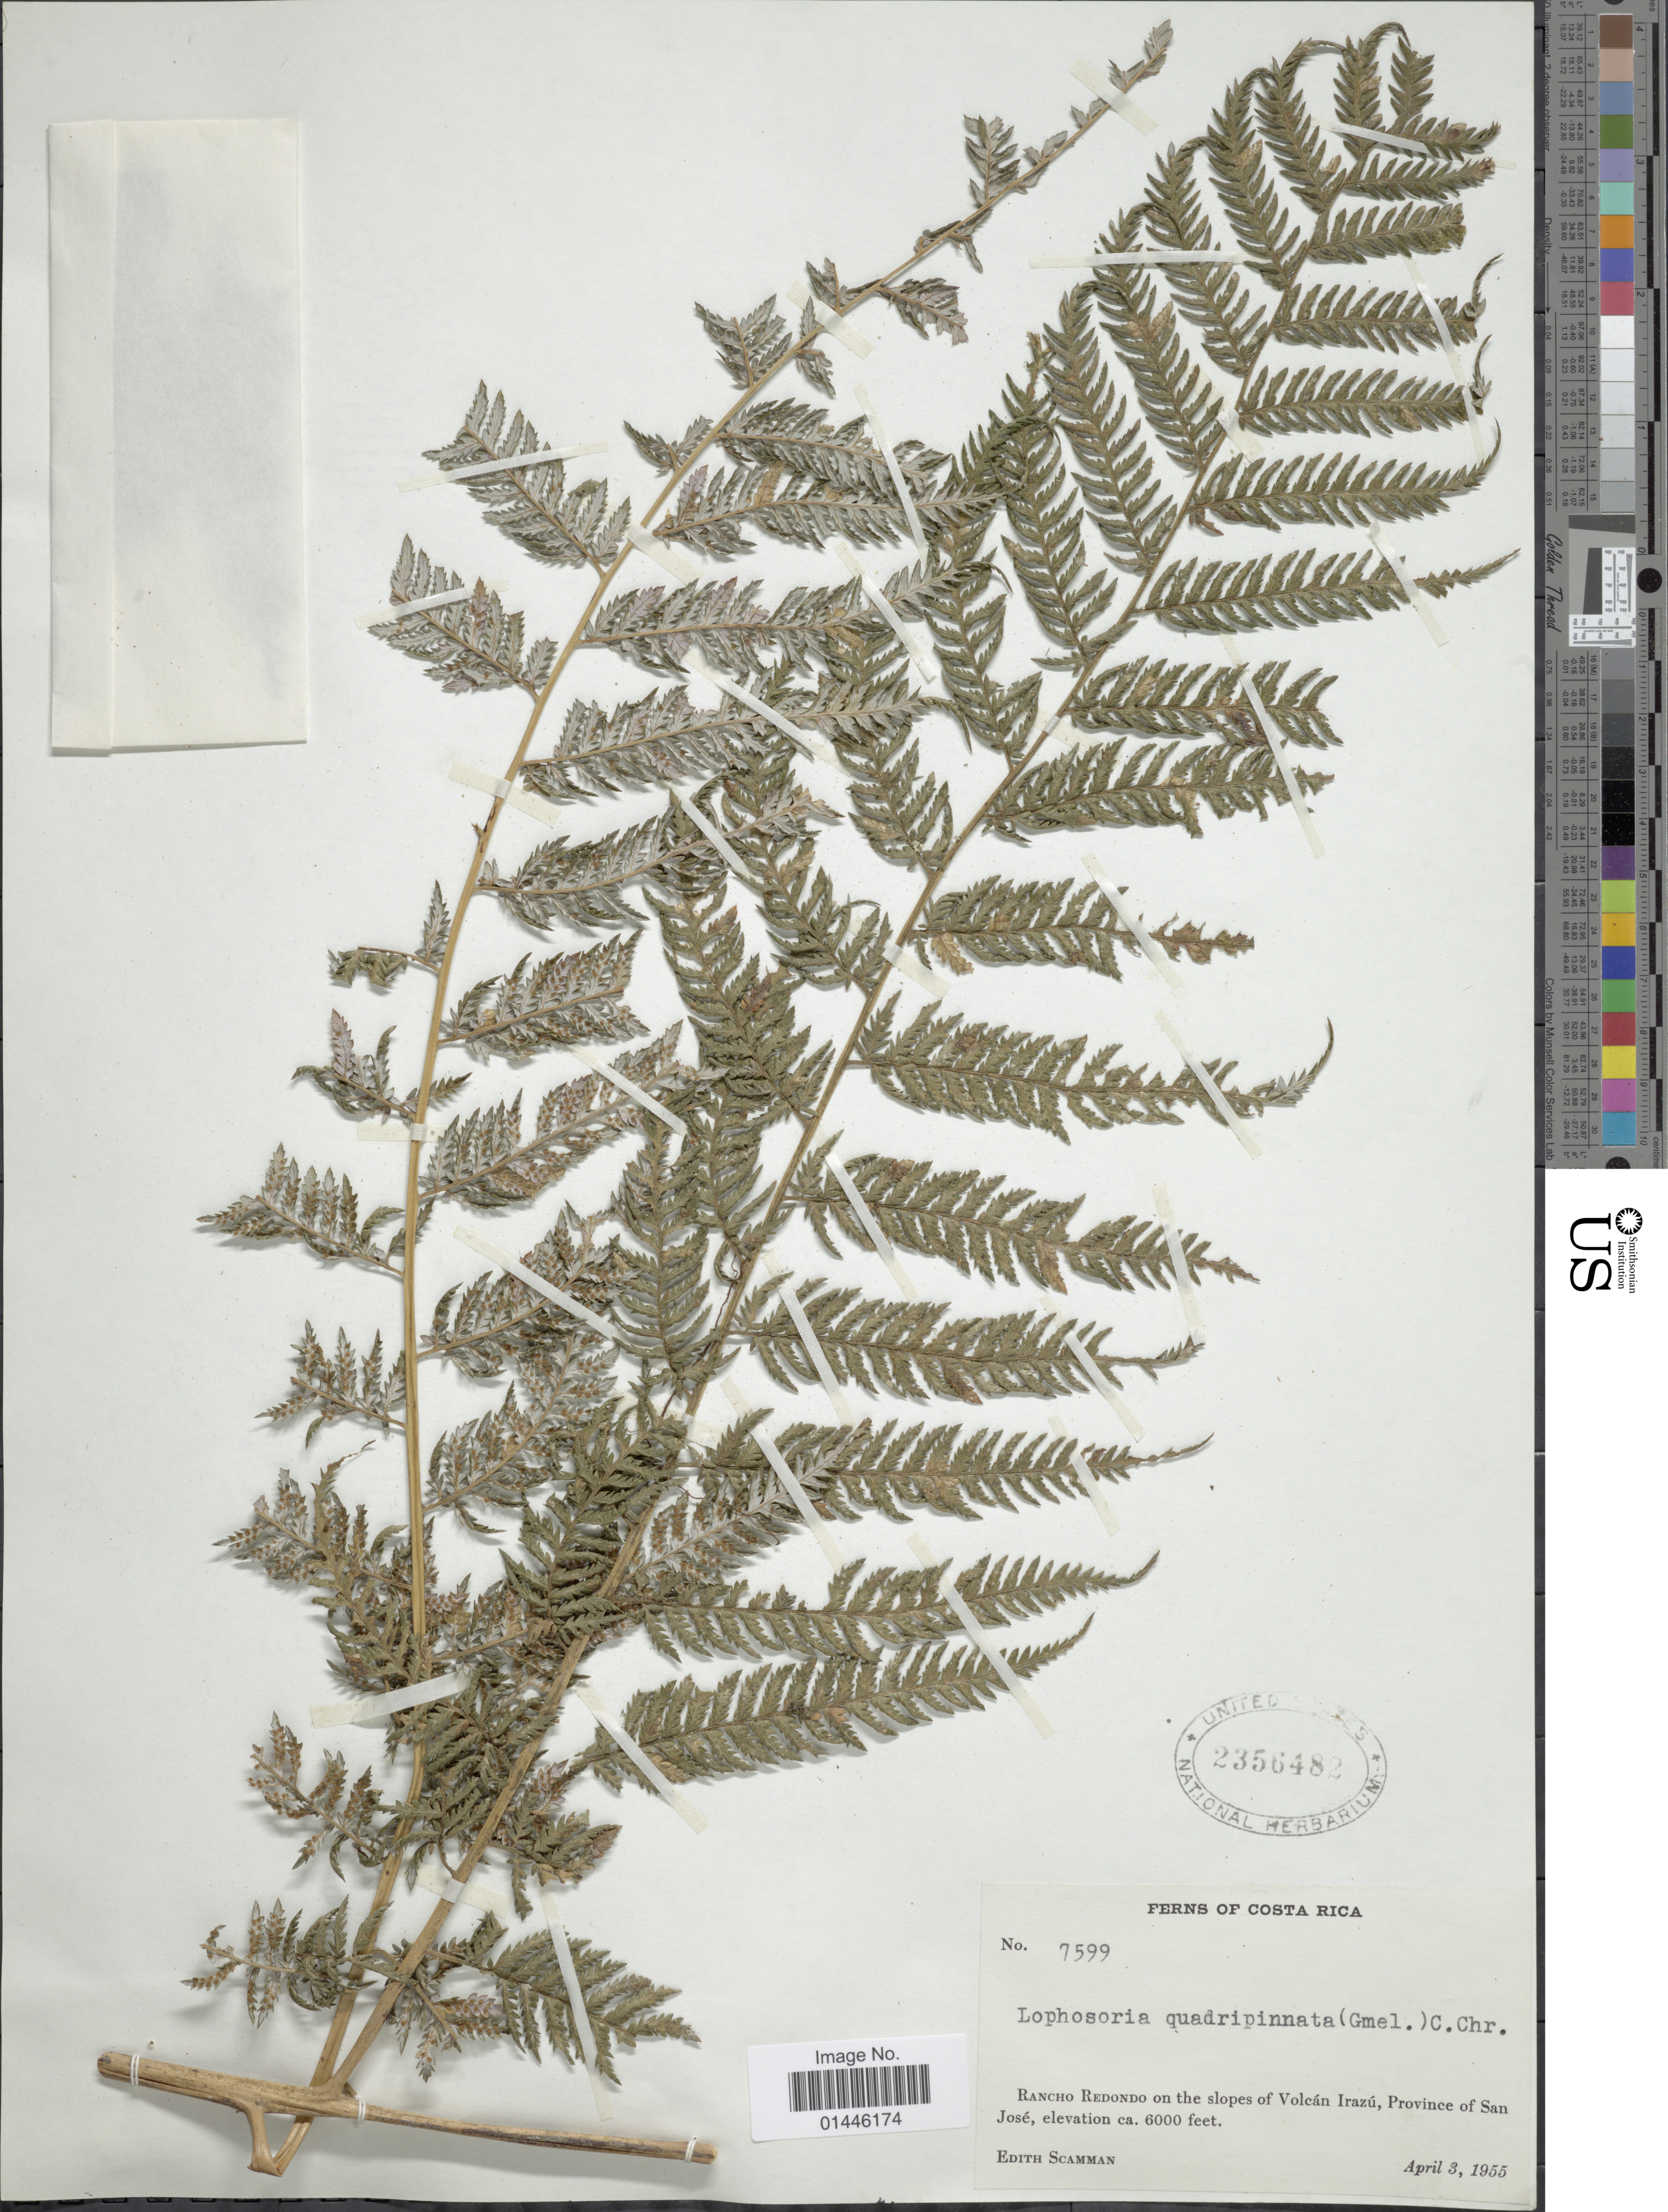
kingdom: Plantae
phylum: Tracheophyta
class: Polypodiopsida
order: Cyatheales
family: Dicksoniaceae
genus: Lophosoria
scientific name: Lophosoria quadripinnata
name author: (J.F. Gmel.) C. Chr.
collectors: E. Scamman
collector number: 7599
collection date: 1955-04-03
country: Costa Rica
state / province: San José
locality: Rancho Redondo on the slopes of Volcán Irazú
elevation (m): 1829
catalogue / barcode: US 2356482